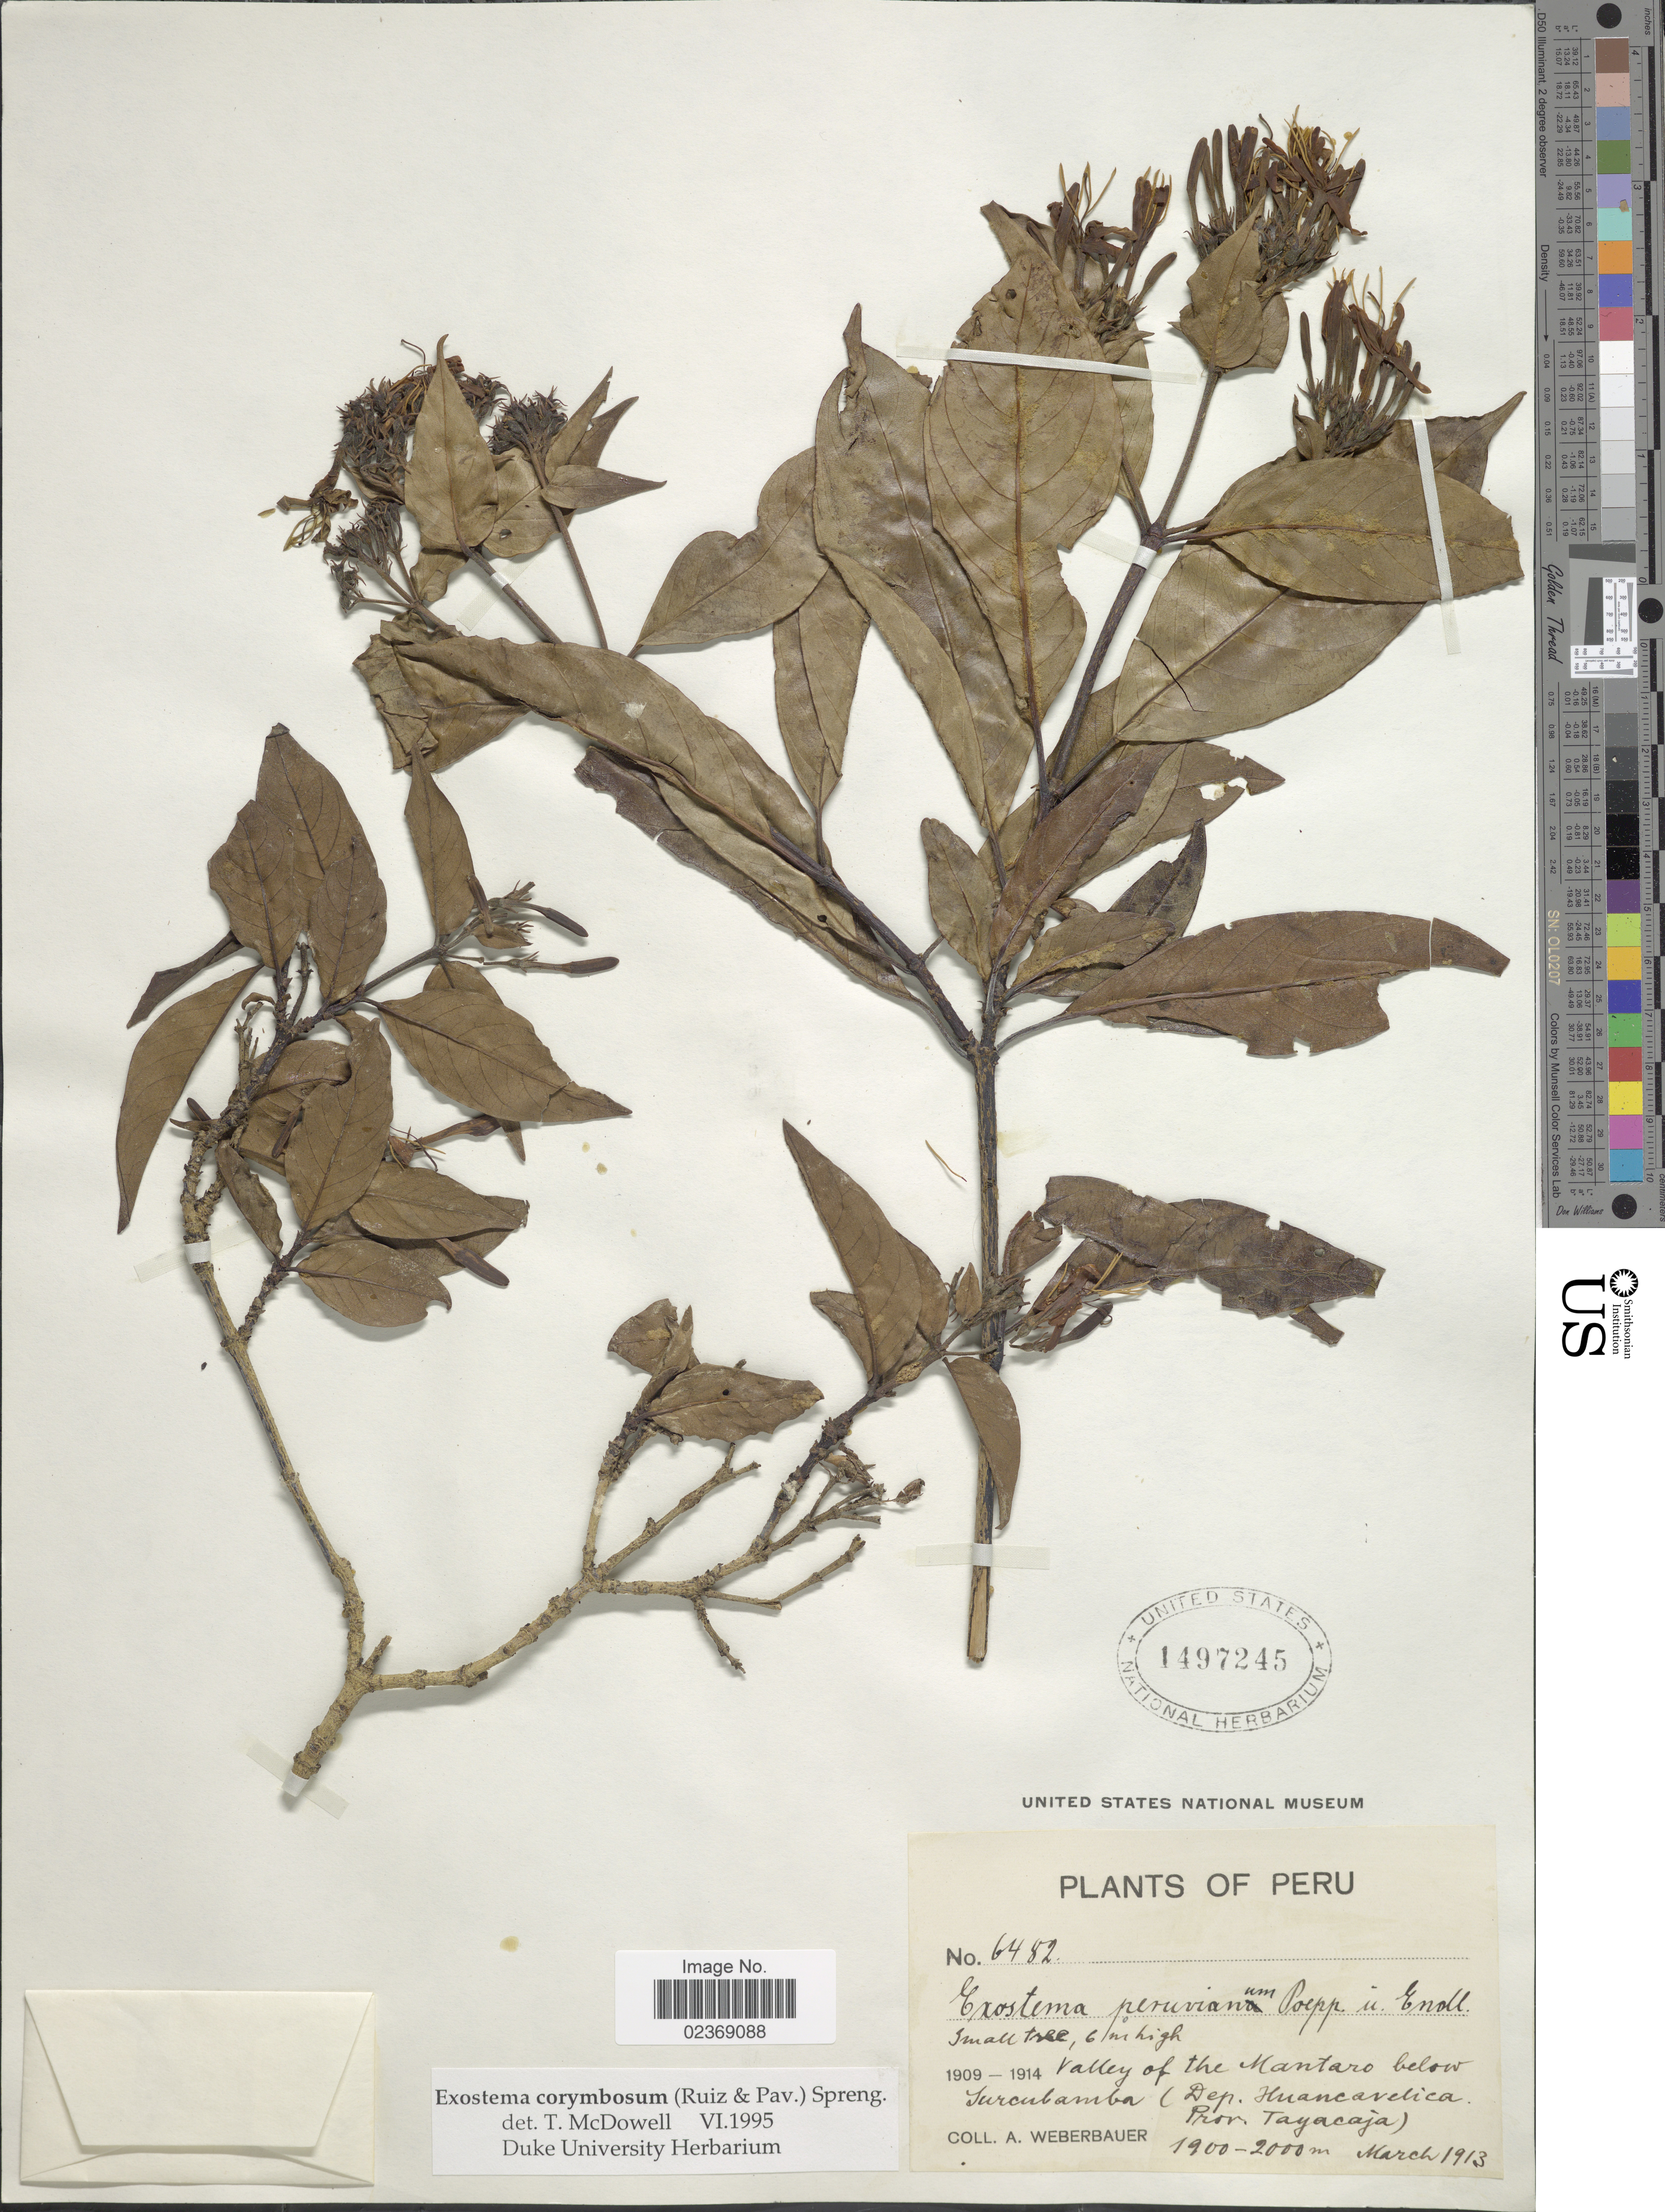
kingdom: Plantae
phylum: Tracheophyta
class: Magnoliopsida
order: Gentianales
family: Rubiaceae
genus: Exostema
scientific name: Exostema corymbosum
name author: (Ruiz & Pav.) Spreng.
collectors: A. Weberbauer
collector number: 6482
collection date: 1913-03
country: Peru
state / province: Huancavelica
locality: Valley of the Nantaro below Jurcubamba (Dep. Huancavelica, Prov. Tayacaja)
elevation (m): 1900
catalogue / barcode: US 1497245